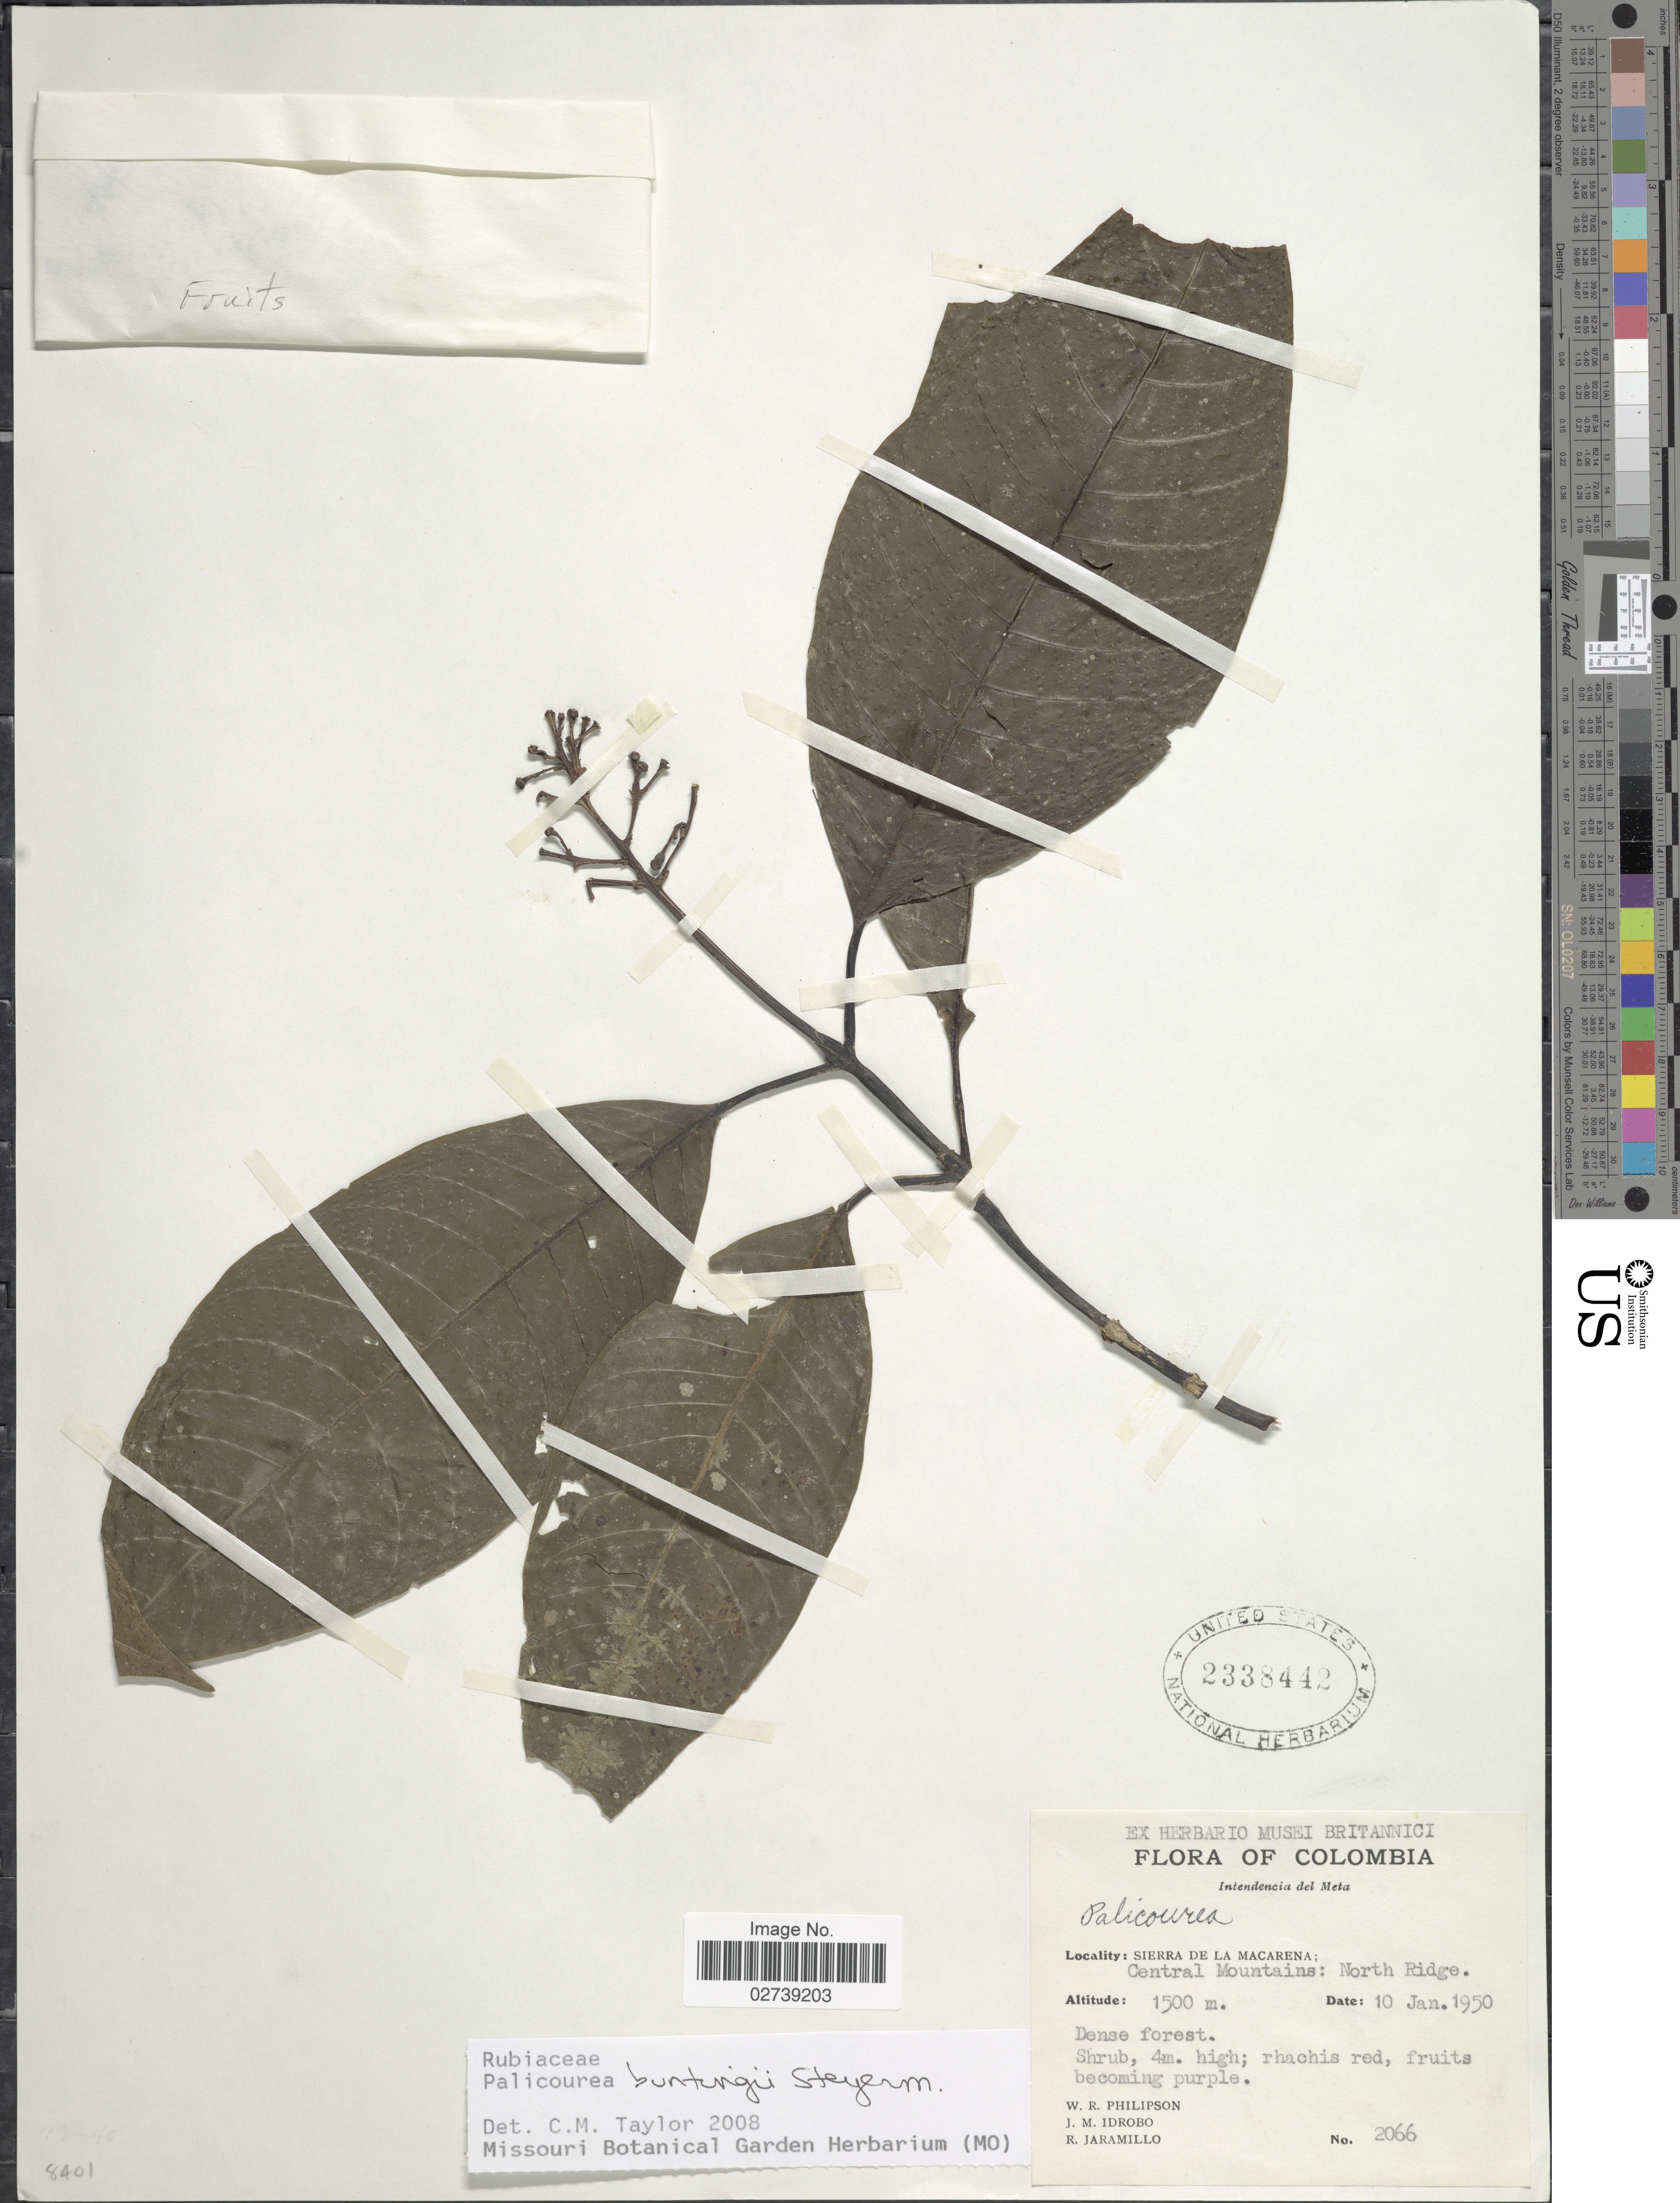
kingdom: Plantae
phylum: Tracheophyta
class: Magnoliopsida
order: Gentianales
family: Rubiaceae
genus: Palicourea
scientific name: Palicourea buntingii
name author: Steyerm.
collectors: W. R. Philipson, J. M. Idrobo & R. Jaramillo M.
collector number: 2066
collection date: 1950-01-10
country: Colombia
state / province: Meta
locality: Intendencia del Meta. Sierra de La Macarena; Central Mountains: North Ridge.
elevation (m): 1500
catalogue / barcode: US 2338442